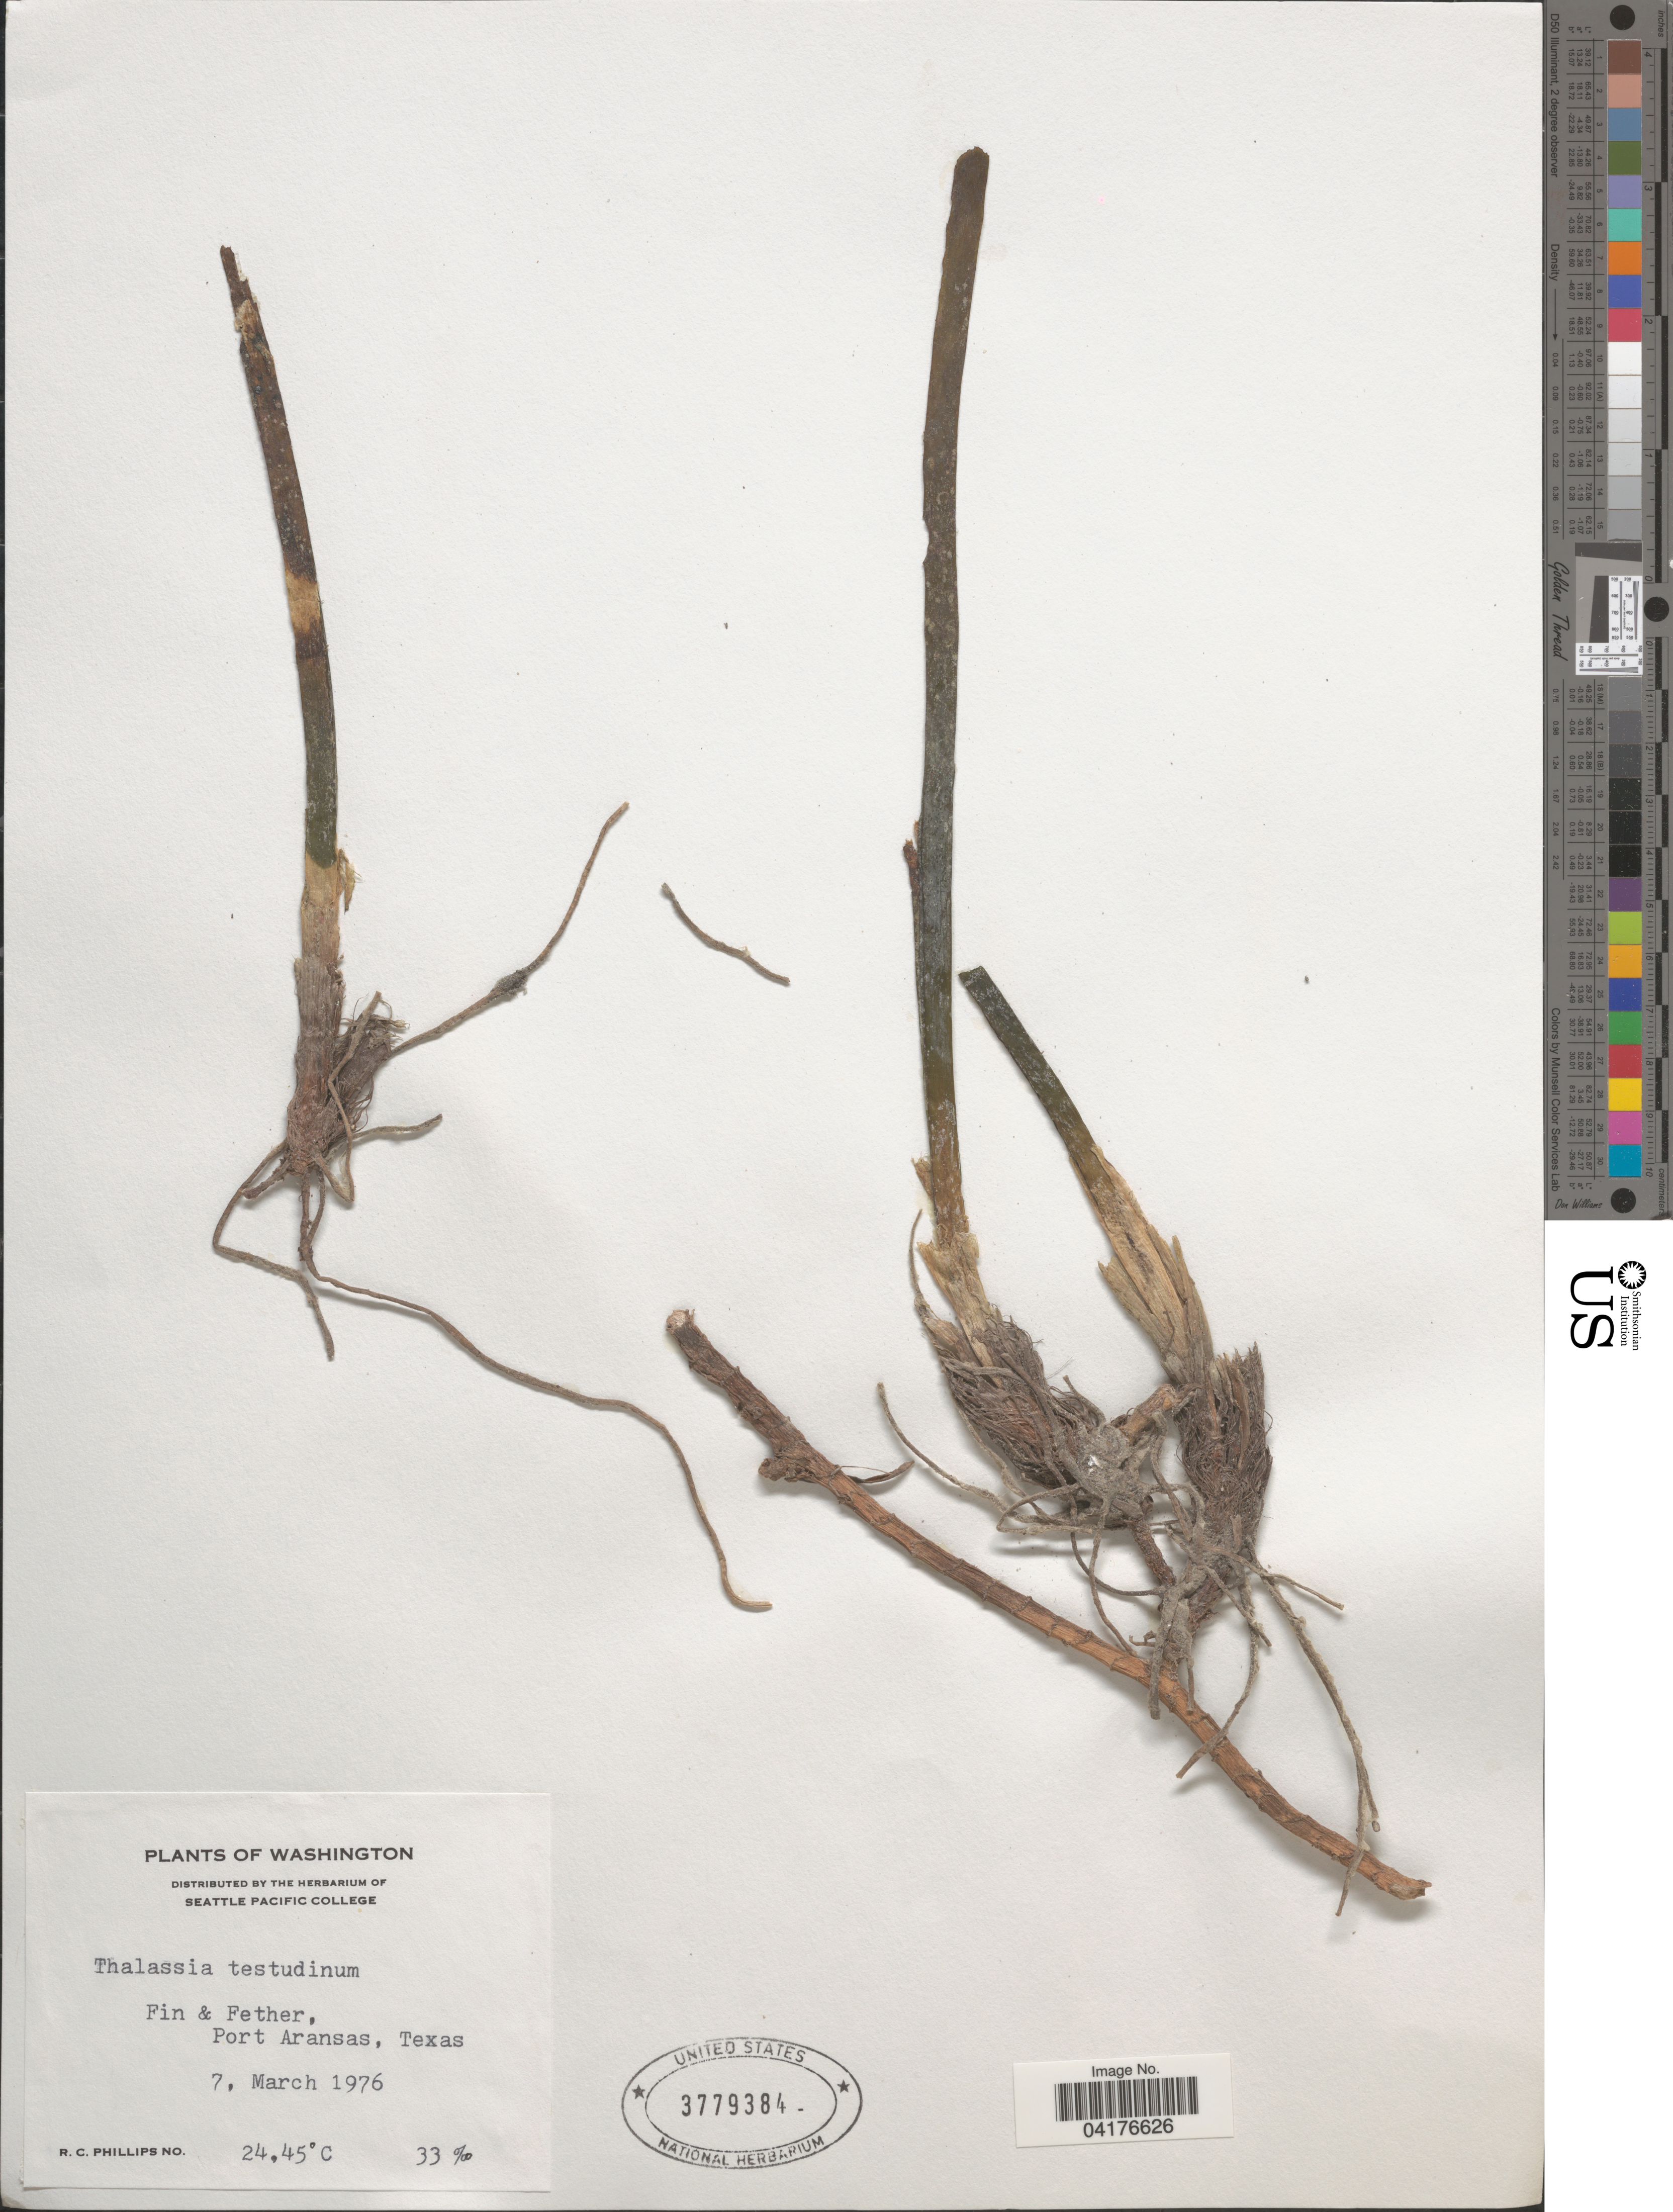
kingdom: Plantae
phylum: Tracheophyta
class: Liliopsida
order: Alismatales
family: Hydrocharitaceae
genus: Thalassia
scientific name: Thalassia testudinum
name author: Banks & Sol. ex K.D. Koenig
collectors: R. C. Phillips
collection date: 1976-03-07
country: United States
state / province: Texas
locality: Fin & Fether, Port Aransas.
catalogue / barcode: US 3779384